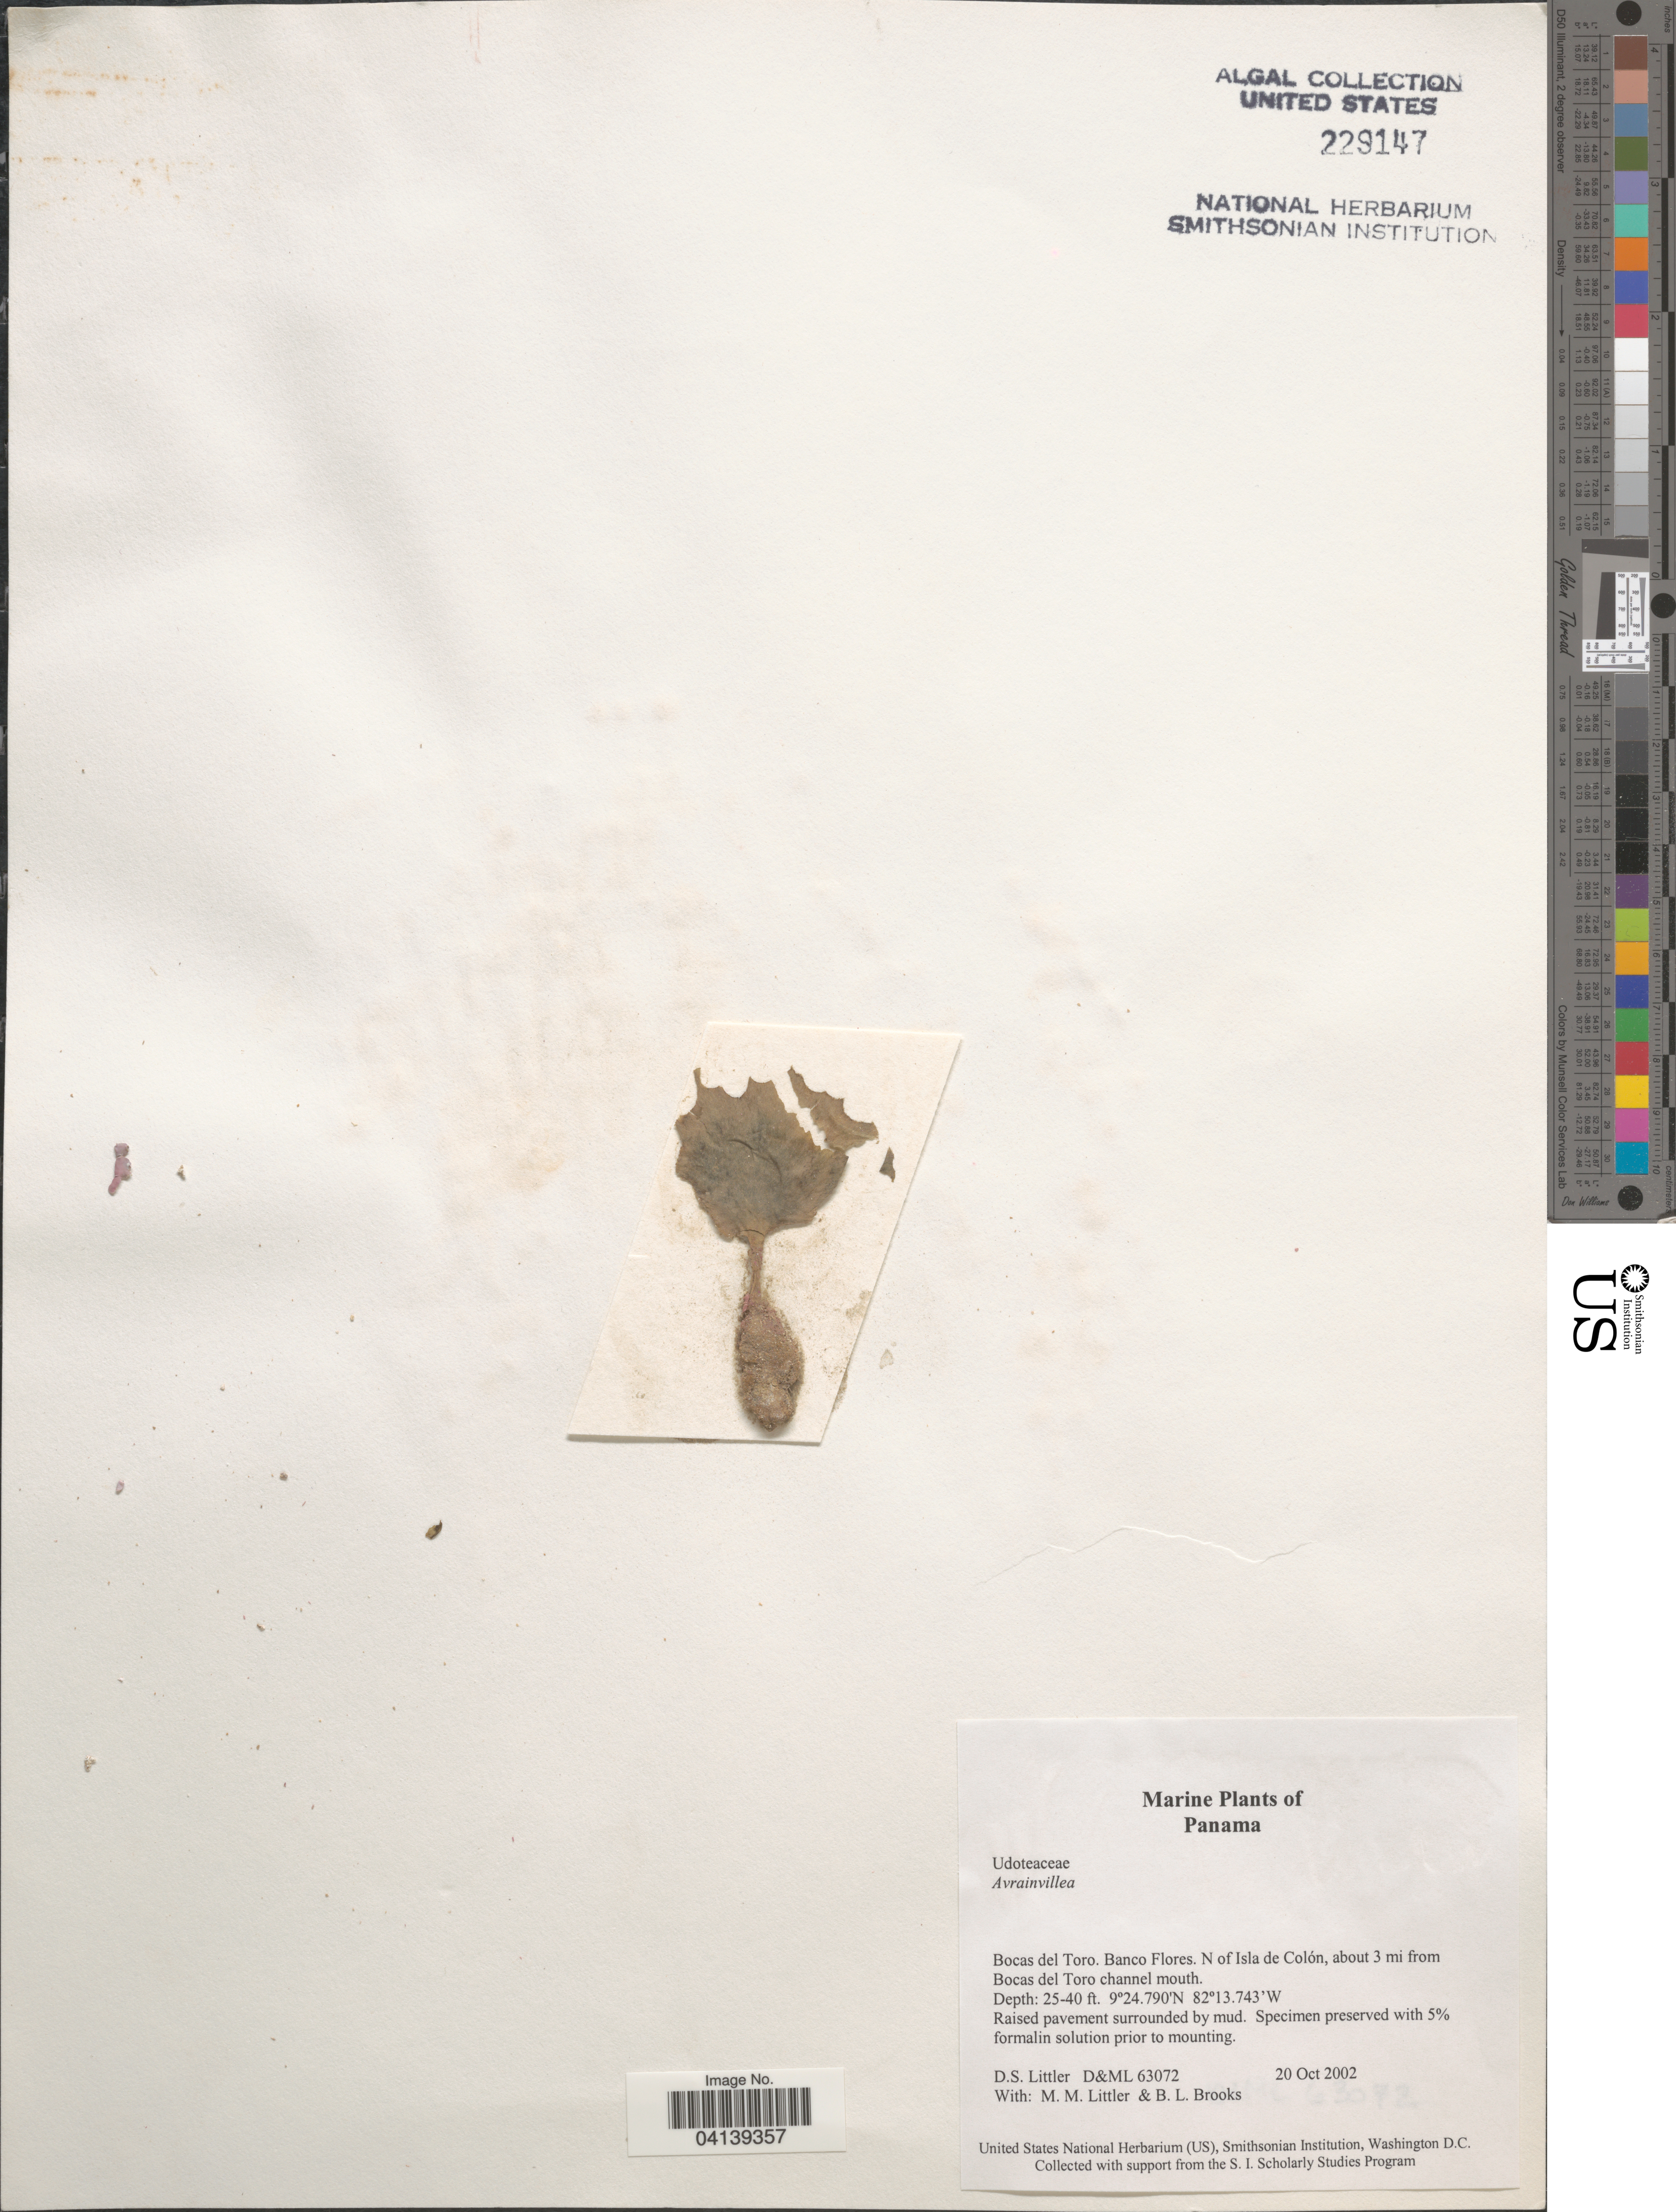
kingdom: Plantae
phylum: Chlorophyta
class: Ulvophyceae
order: Bryopsidales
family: Dichotomosiphonaceae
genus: Avrainvillea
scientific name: Avrainvillea sp.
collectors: D. S. Littler & B. Brooks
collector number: D&ML63072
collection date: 2002-10-20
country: Panama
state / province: Bocas del Toro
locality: Banco Flores. N of Isla de Colón, about 3 mi from Bocas del Toro channel mouth.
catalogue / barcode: US 229147